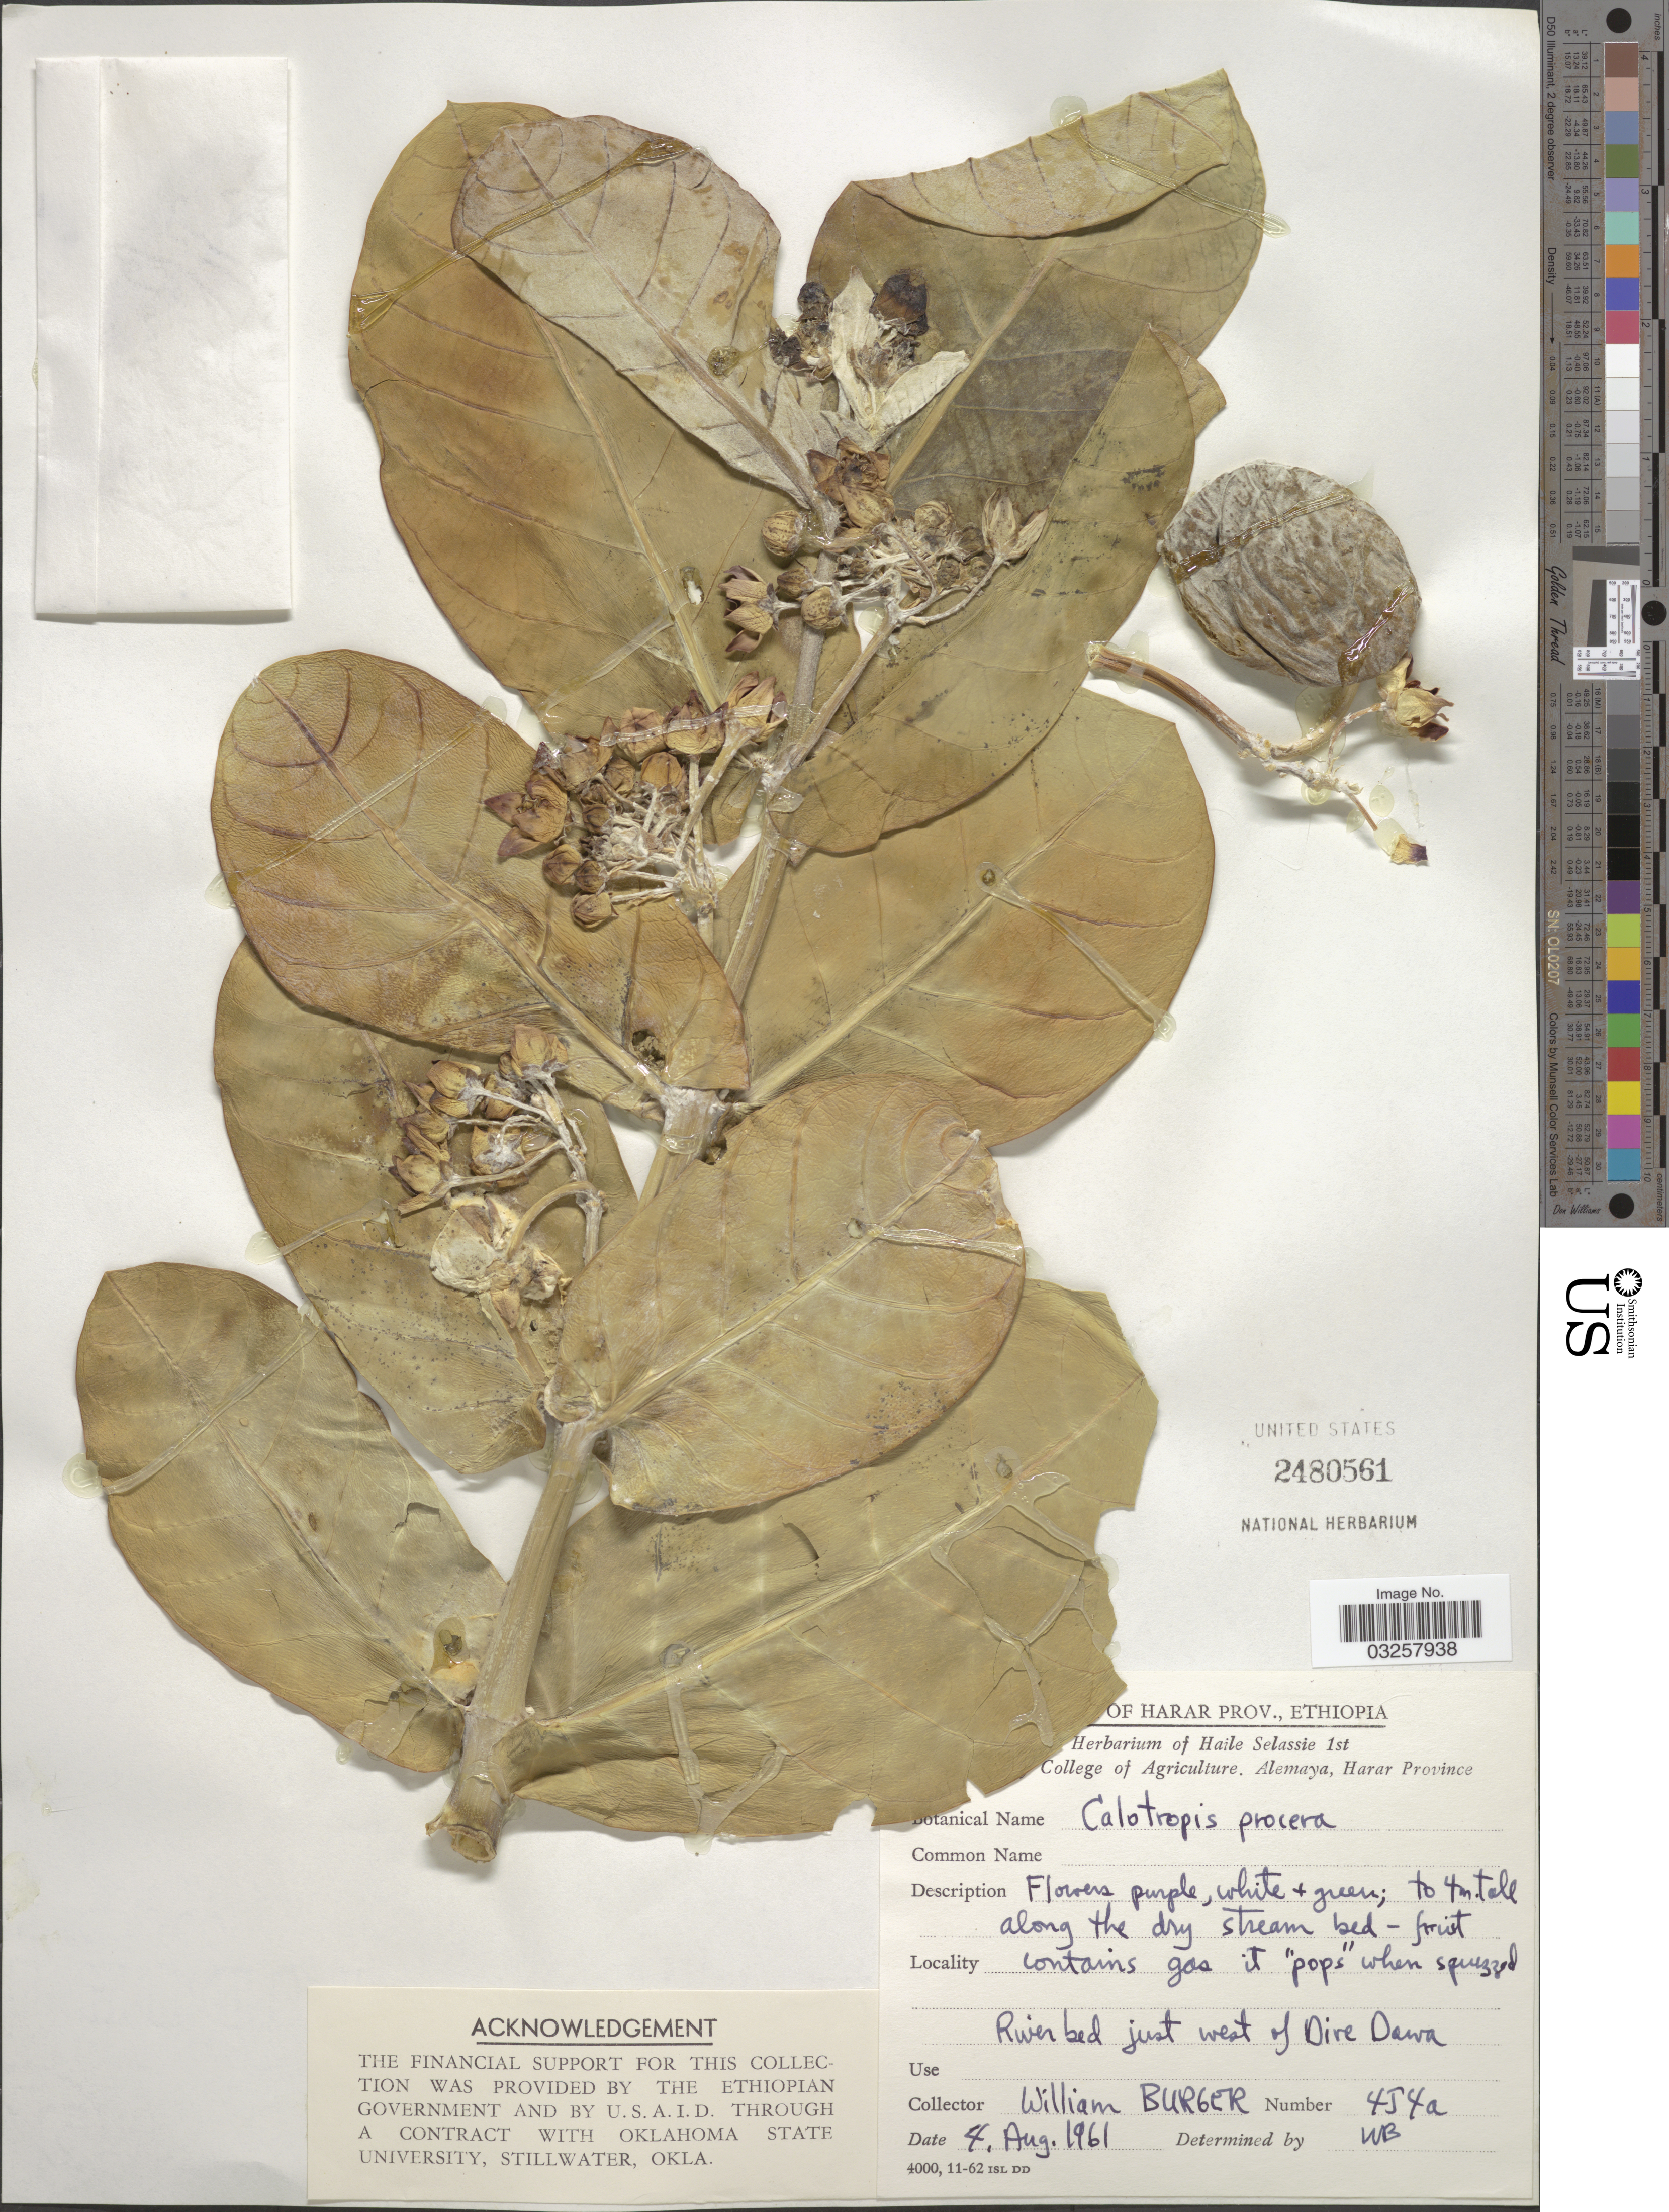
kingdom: Plantae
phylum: Tracheophyta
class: Magnoliopsida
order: Gentianales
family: Apocynaceae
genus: Calotropis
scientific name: Calotropis procera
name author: (Aiton) W.T. Aiton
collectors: W. Burger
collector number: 454a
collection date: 1961-08-04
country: Ethiopia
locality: Harar Prov. River bed just west of Dire Dawa.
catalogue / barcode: US 2480561